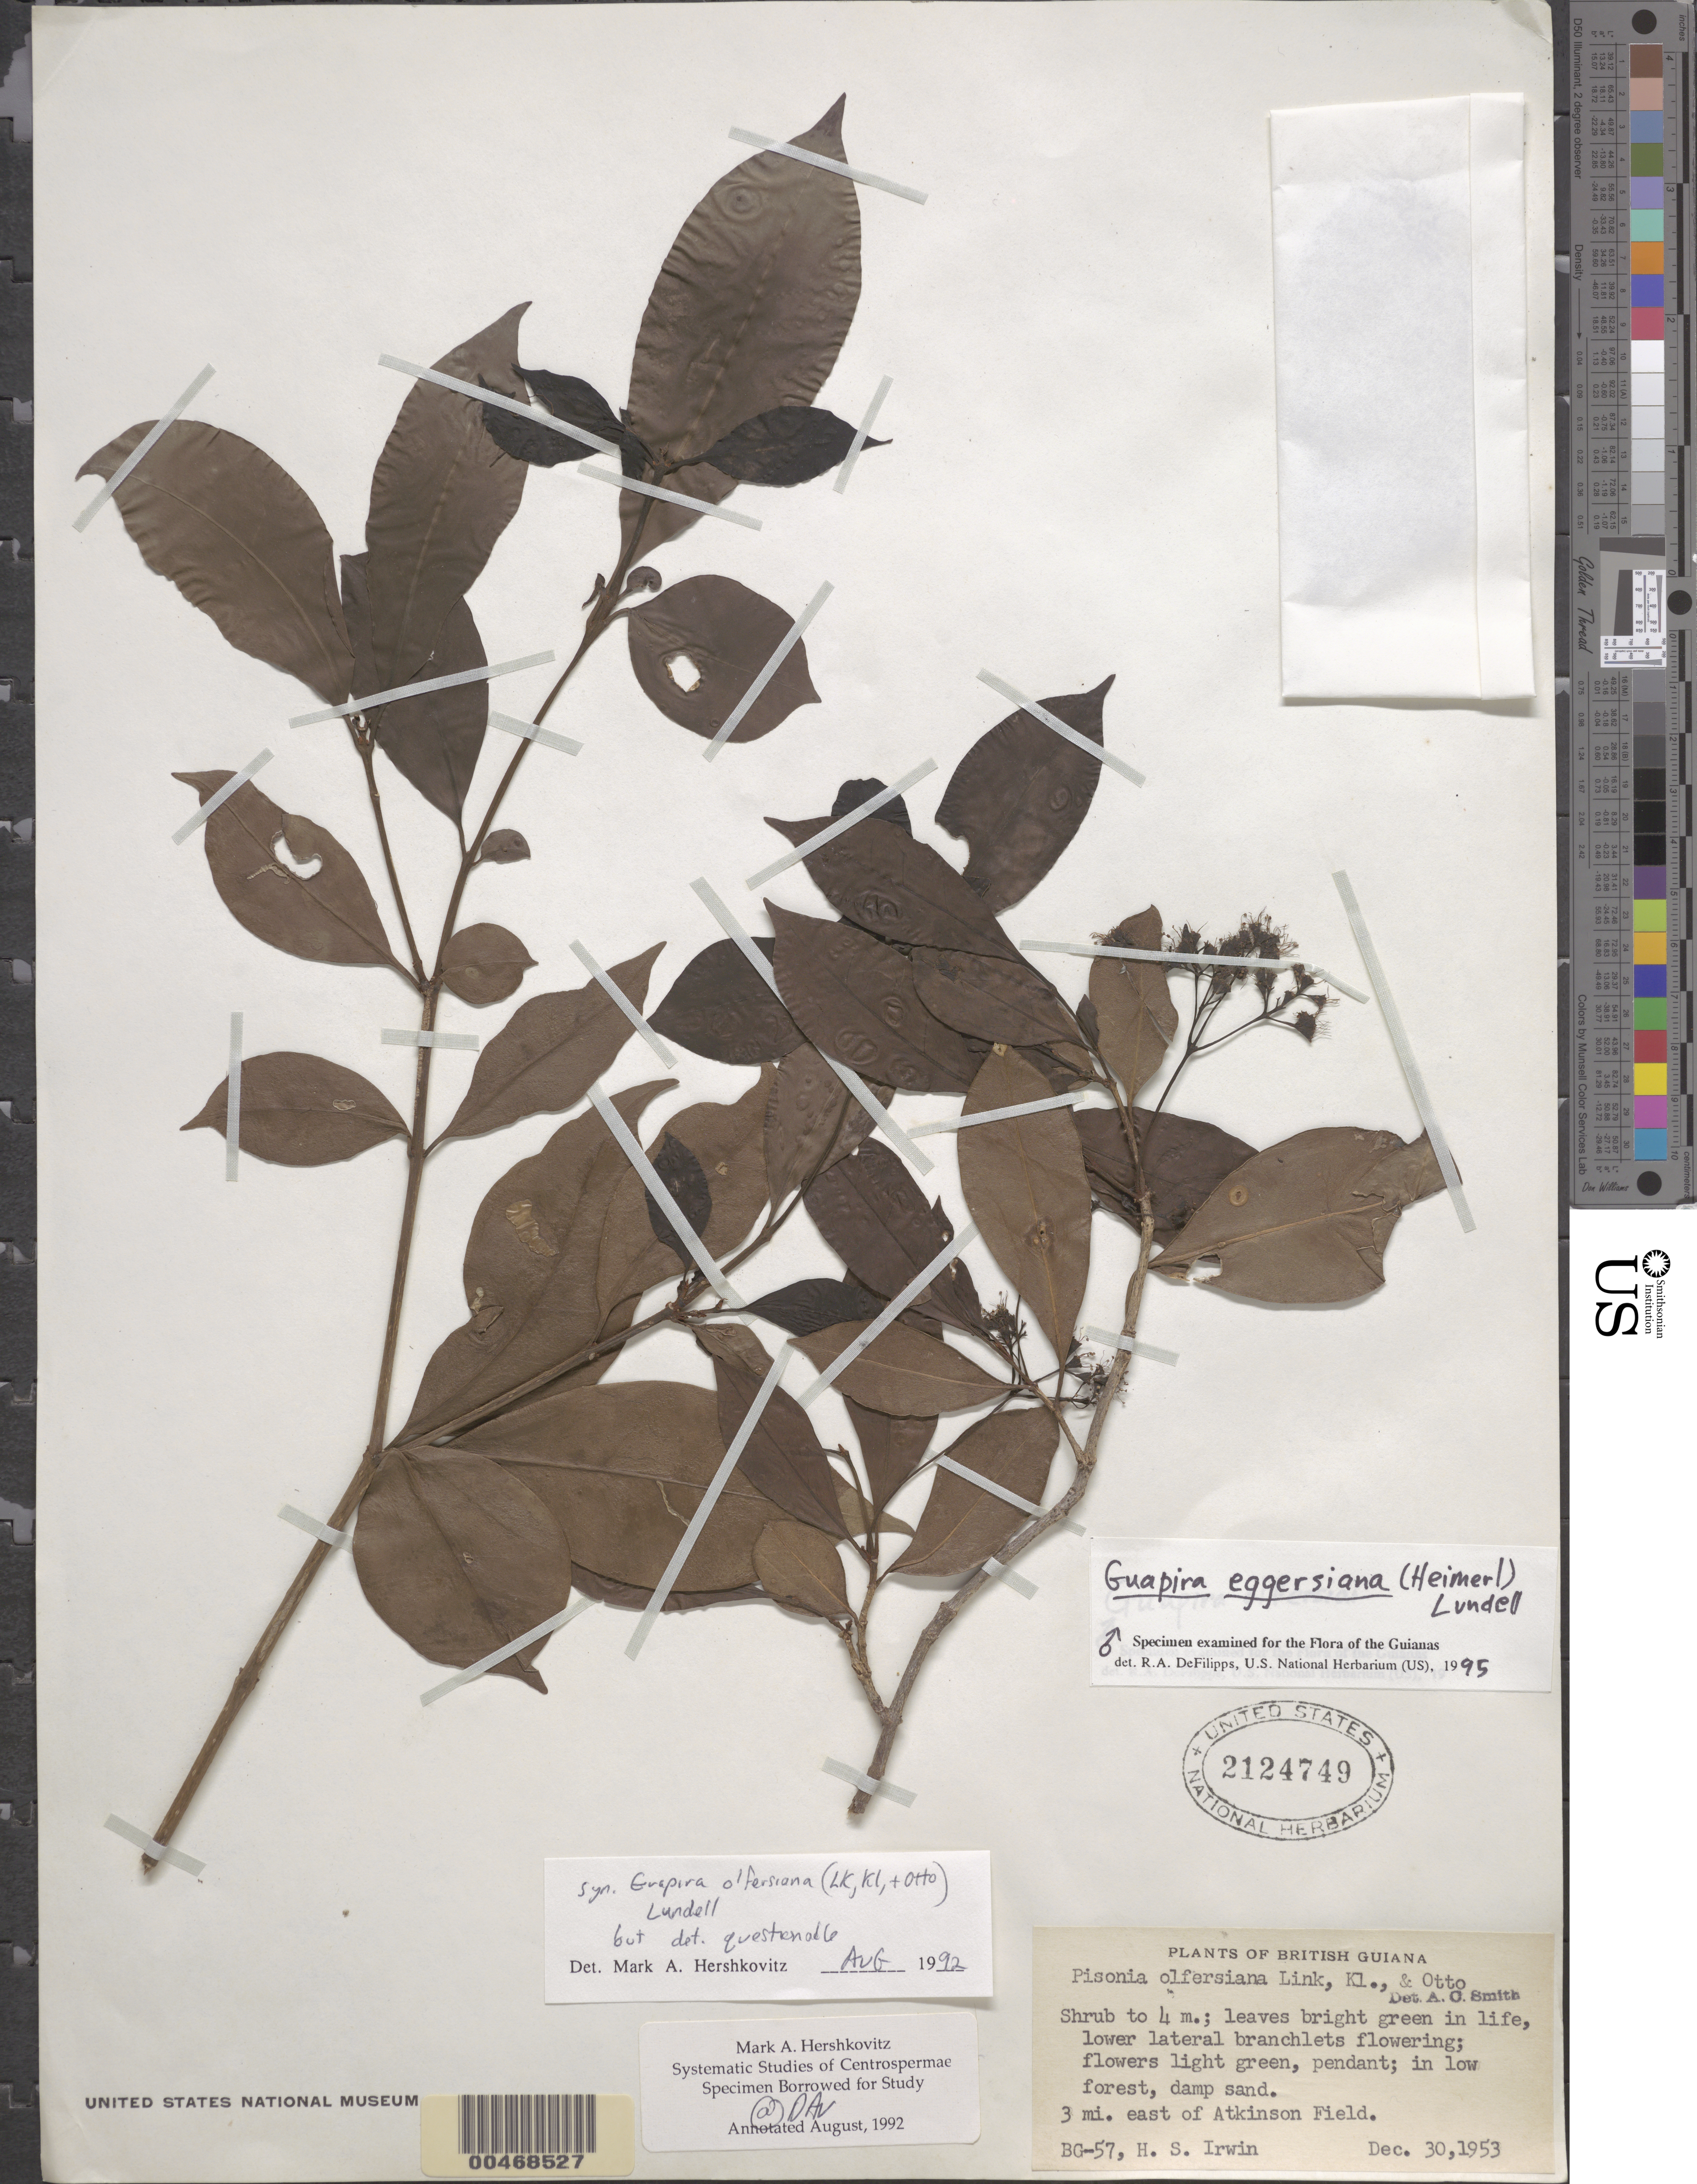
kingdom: Plantae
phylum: Tracheophyta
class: Magnoliopsida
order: Caryophyllales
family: Nyctaginaceae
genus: Guapira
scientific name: Guapira eggersiana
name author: (Heimerl) Lundell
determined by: DeFilipps, R. A.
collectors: H. Irwin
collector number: BG-57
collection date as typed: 30 Dec 1953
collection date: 1953-12-30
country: Guyana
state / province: Demerara-Mahaica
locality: Three mi. E of Atkinson Field. [East Demerara-West Coast Berbice is a former administrative region.]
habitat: Low forest, damp sand.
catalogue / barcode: US 2124749